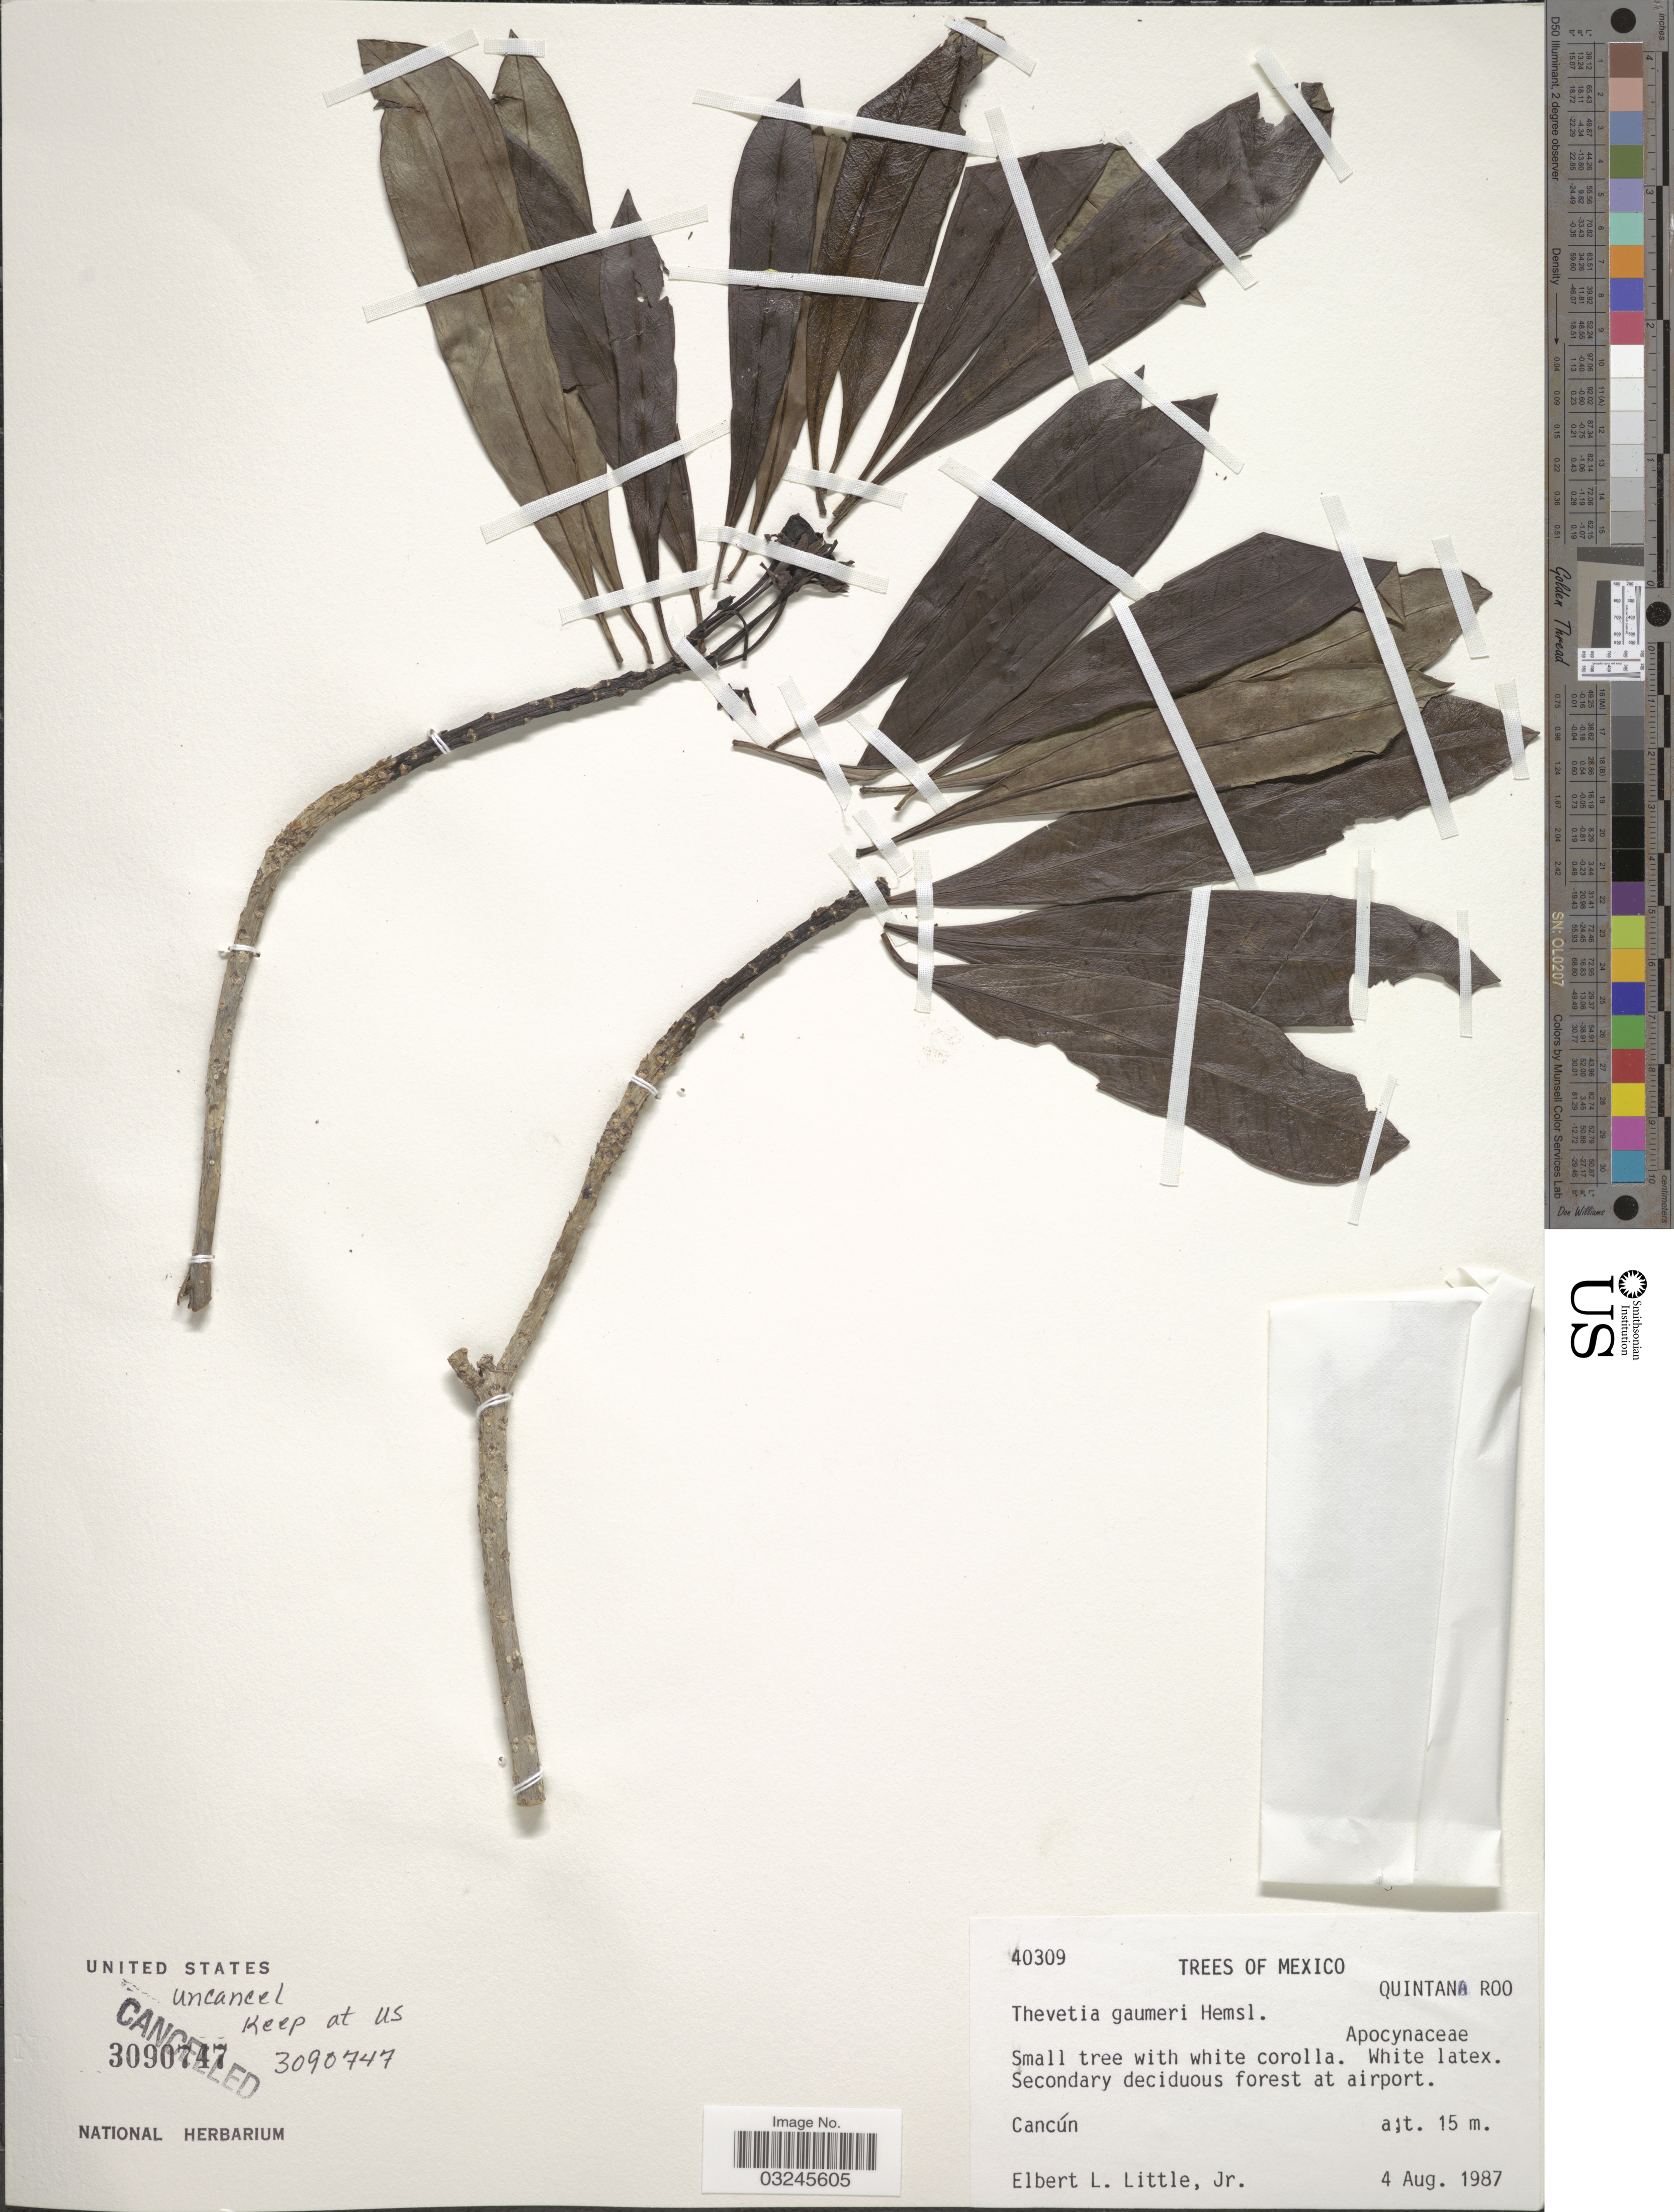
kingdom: Plantae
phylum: Tracheophyta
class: Magnoliopsida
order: Gentianales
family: Apocynaceae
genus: Thevetia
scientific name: Thevetia gaumeri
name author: Hemsl.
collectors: E. L. Little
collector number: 40309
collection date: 1987-08-04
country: Mexico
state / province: Quintana Roo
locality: Cancún.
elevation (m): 15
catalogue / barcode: US 3090747